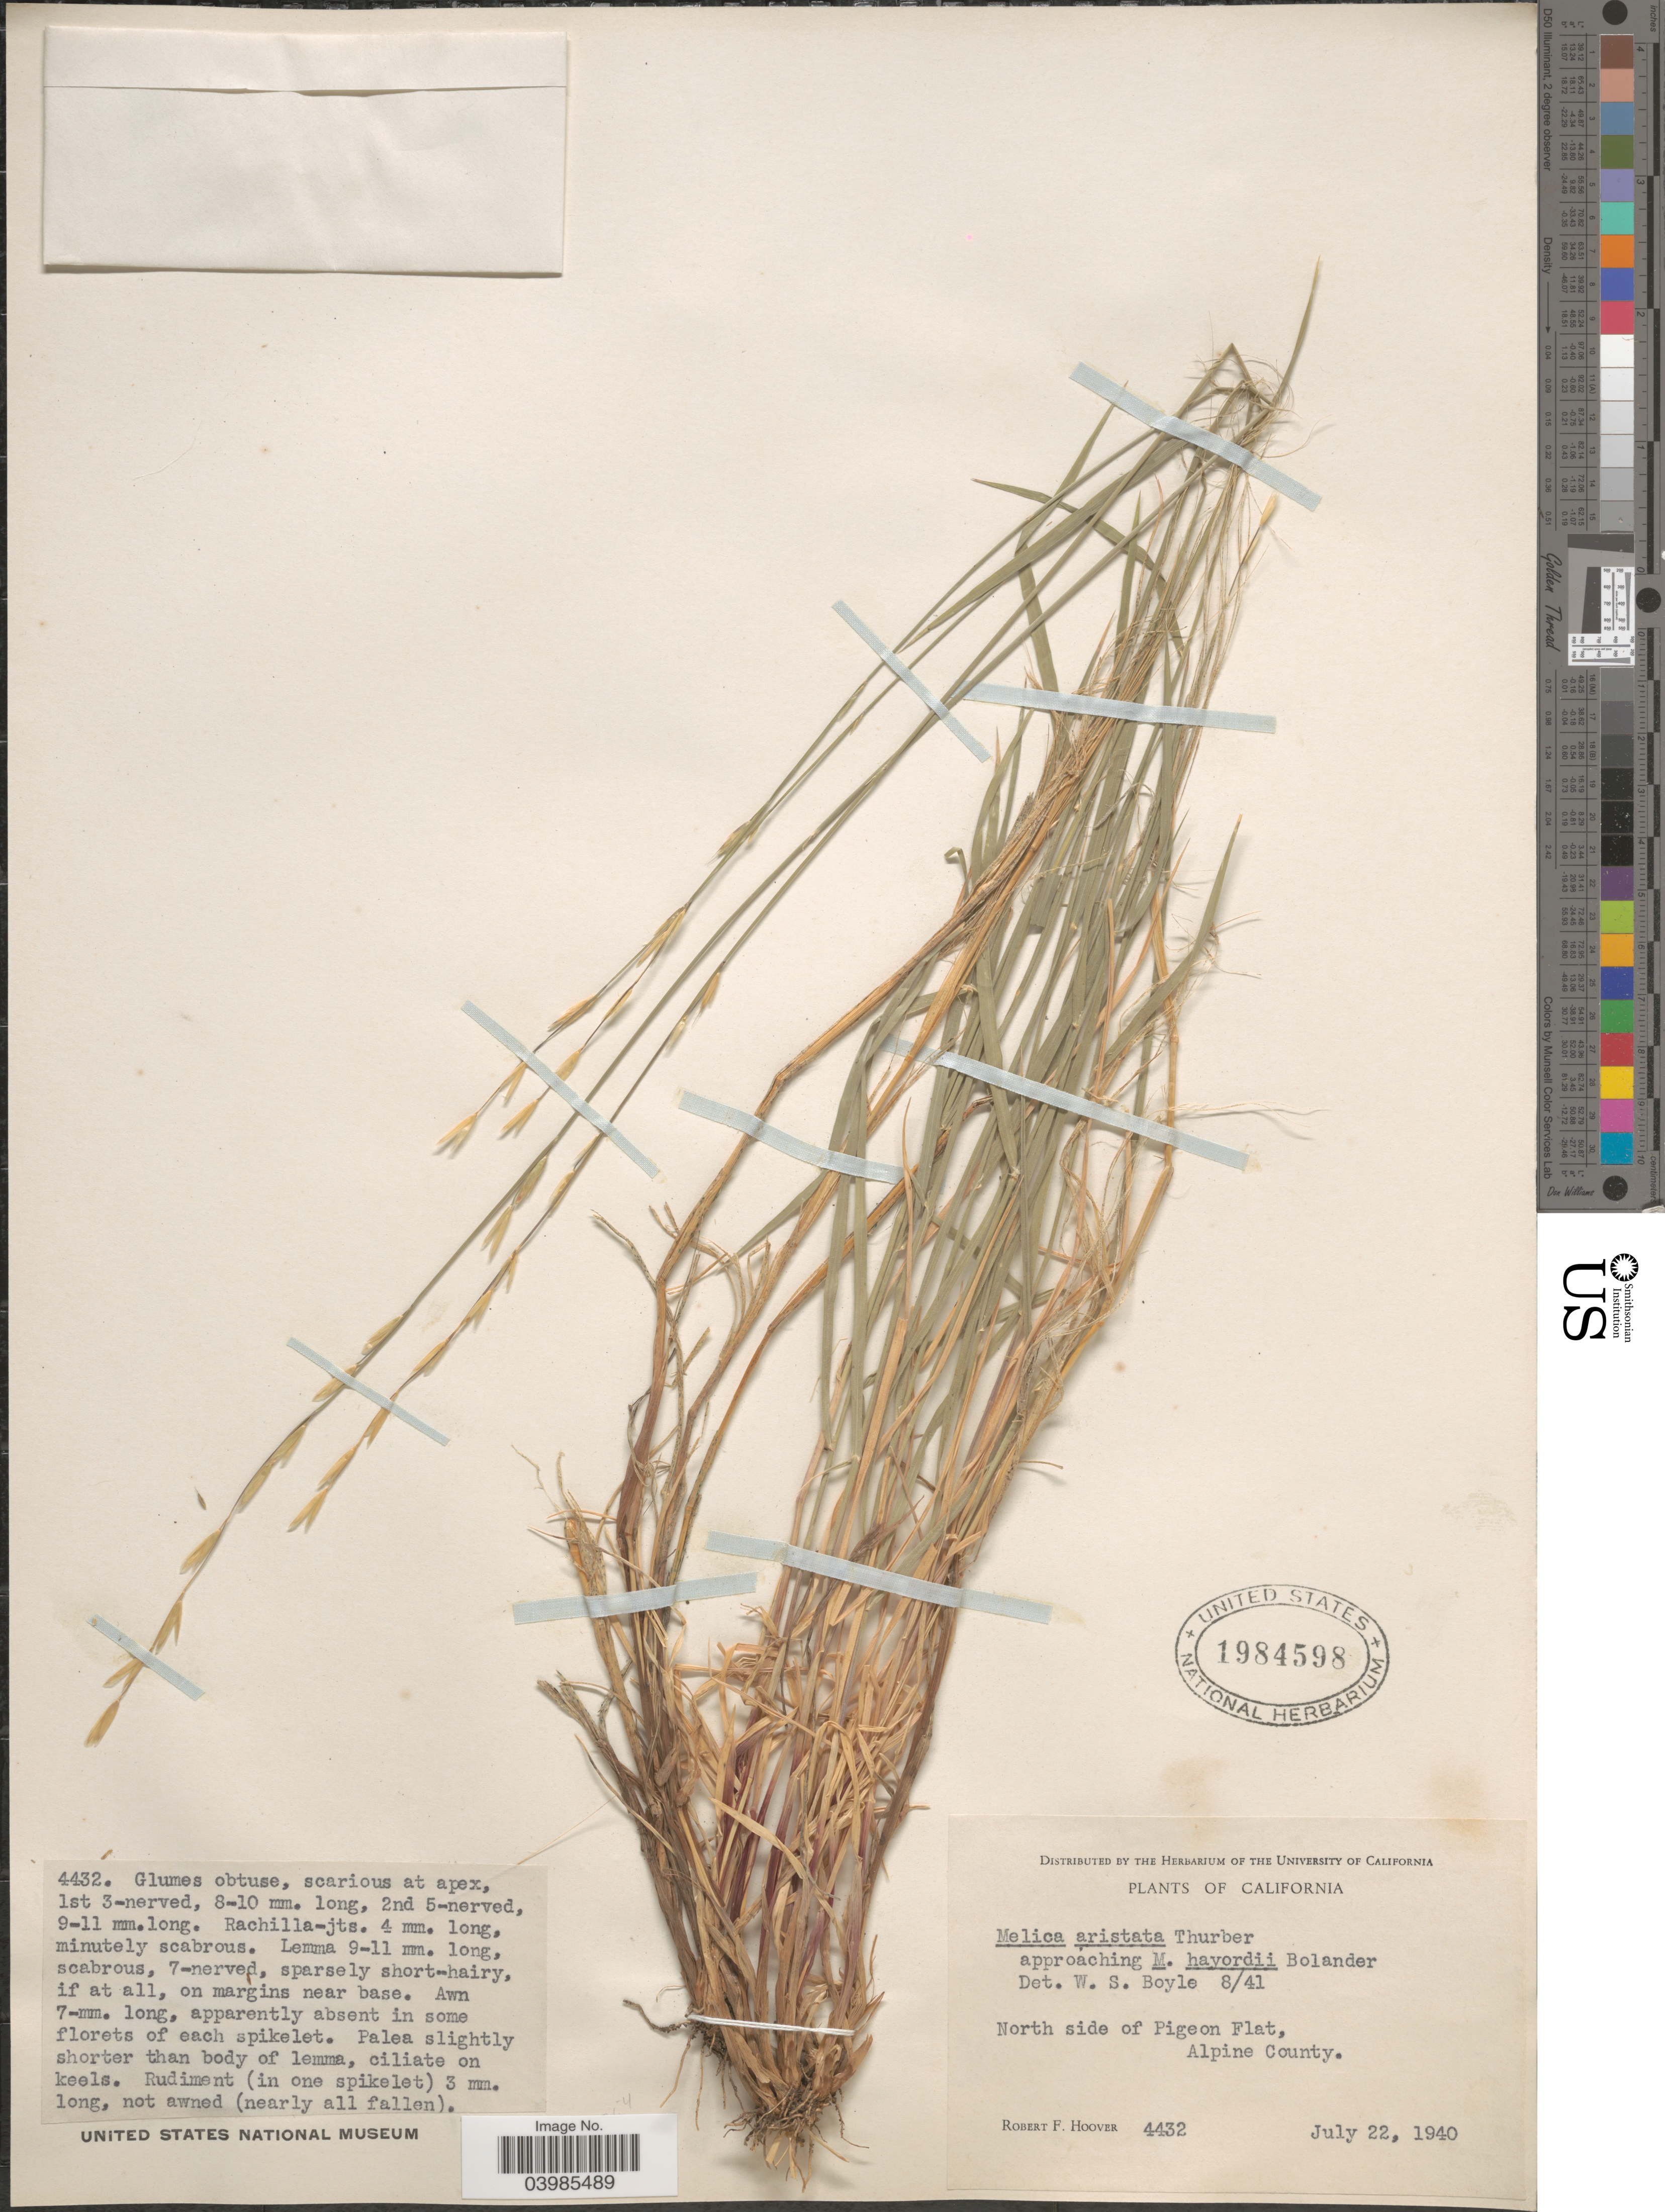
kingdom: Plantae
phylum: Tracheophyta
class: Liliopsida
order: Poales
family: Poaceae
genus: Melica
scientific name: Melica aristata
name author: Thurb. ex Bol.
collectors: R. F. Hoover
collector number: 4432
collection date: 1940-07-22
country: United States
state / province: California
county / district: Alpine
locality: North side of Pigeon Flat, Alpine County.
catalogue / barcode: US 1984598